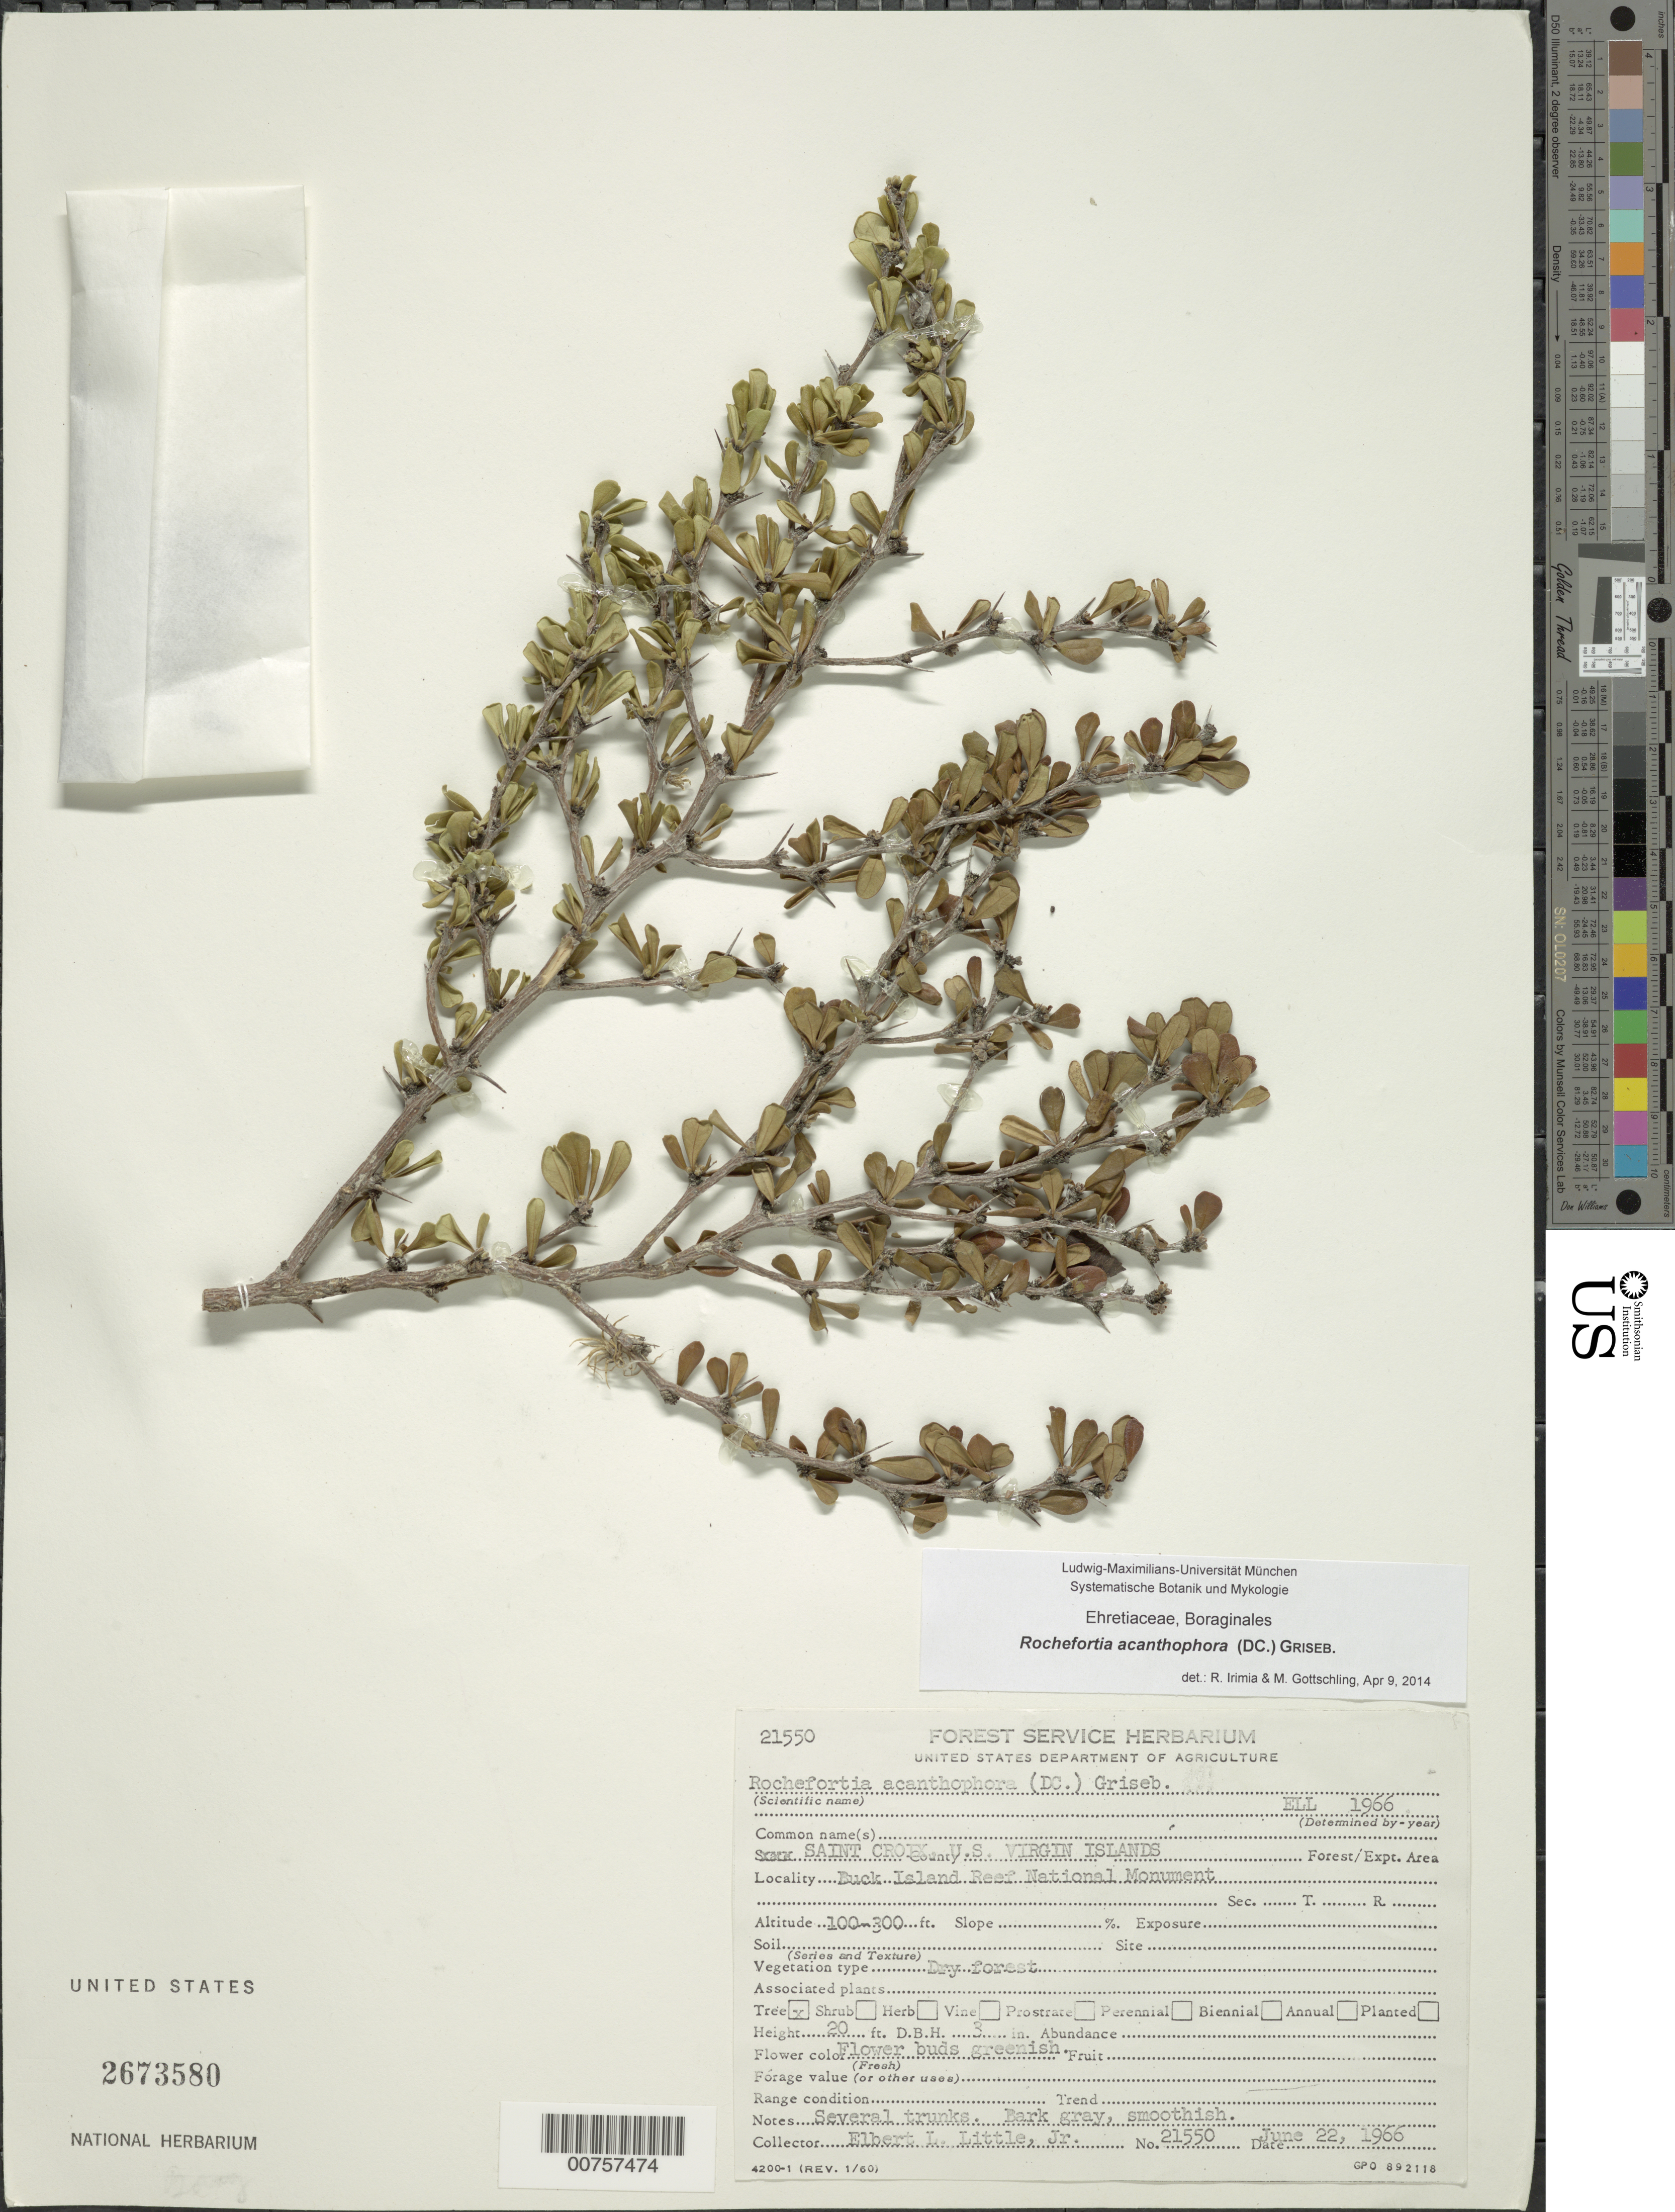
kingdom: Plantae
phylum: Tracheophyta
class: Magnoliopsida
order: Boraginales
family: Ehretiaceae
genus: Rochefortia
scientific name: Rochefortia acanthophora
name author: (DC.) Griseb.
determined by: Little, Elbert L., Jr., (FSSR), United States Department of Agriculture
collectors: E. L. Little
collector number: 21550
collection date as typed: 22 Jun 1966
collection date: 1966-06-22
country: U.S. Virgin Islands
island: St. Croix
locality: Buck Island Reef National Monument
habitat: Dry forest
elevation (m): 30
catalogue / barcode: US 2673580